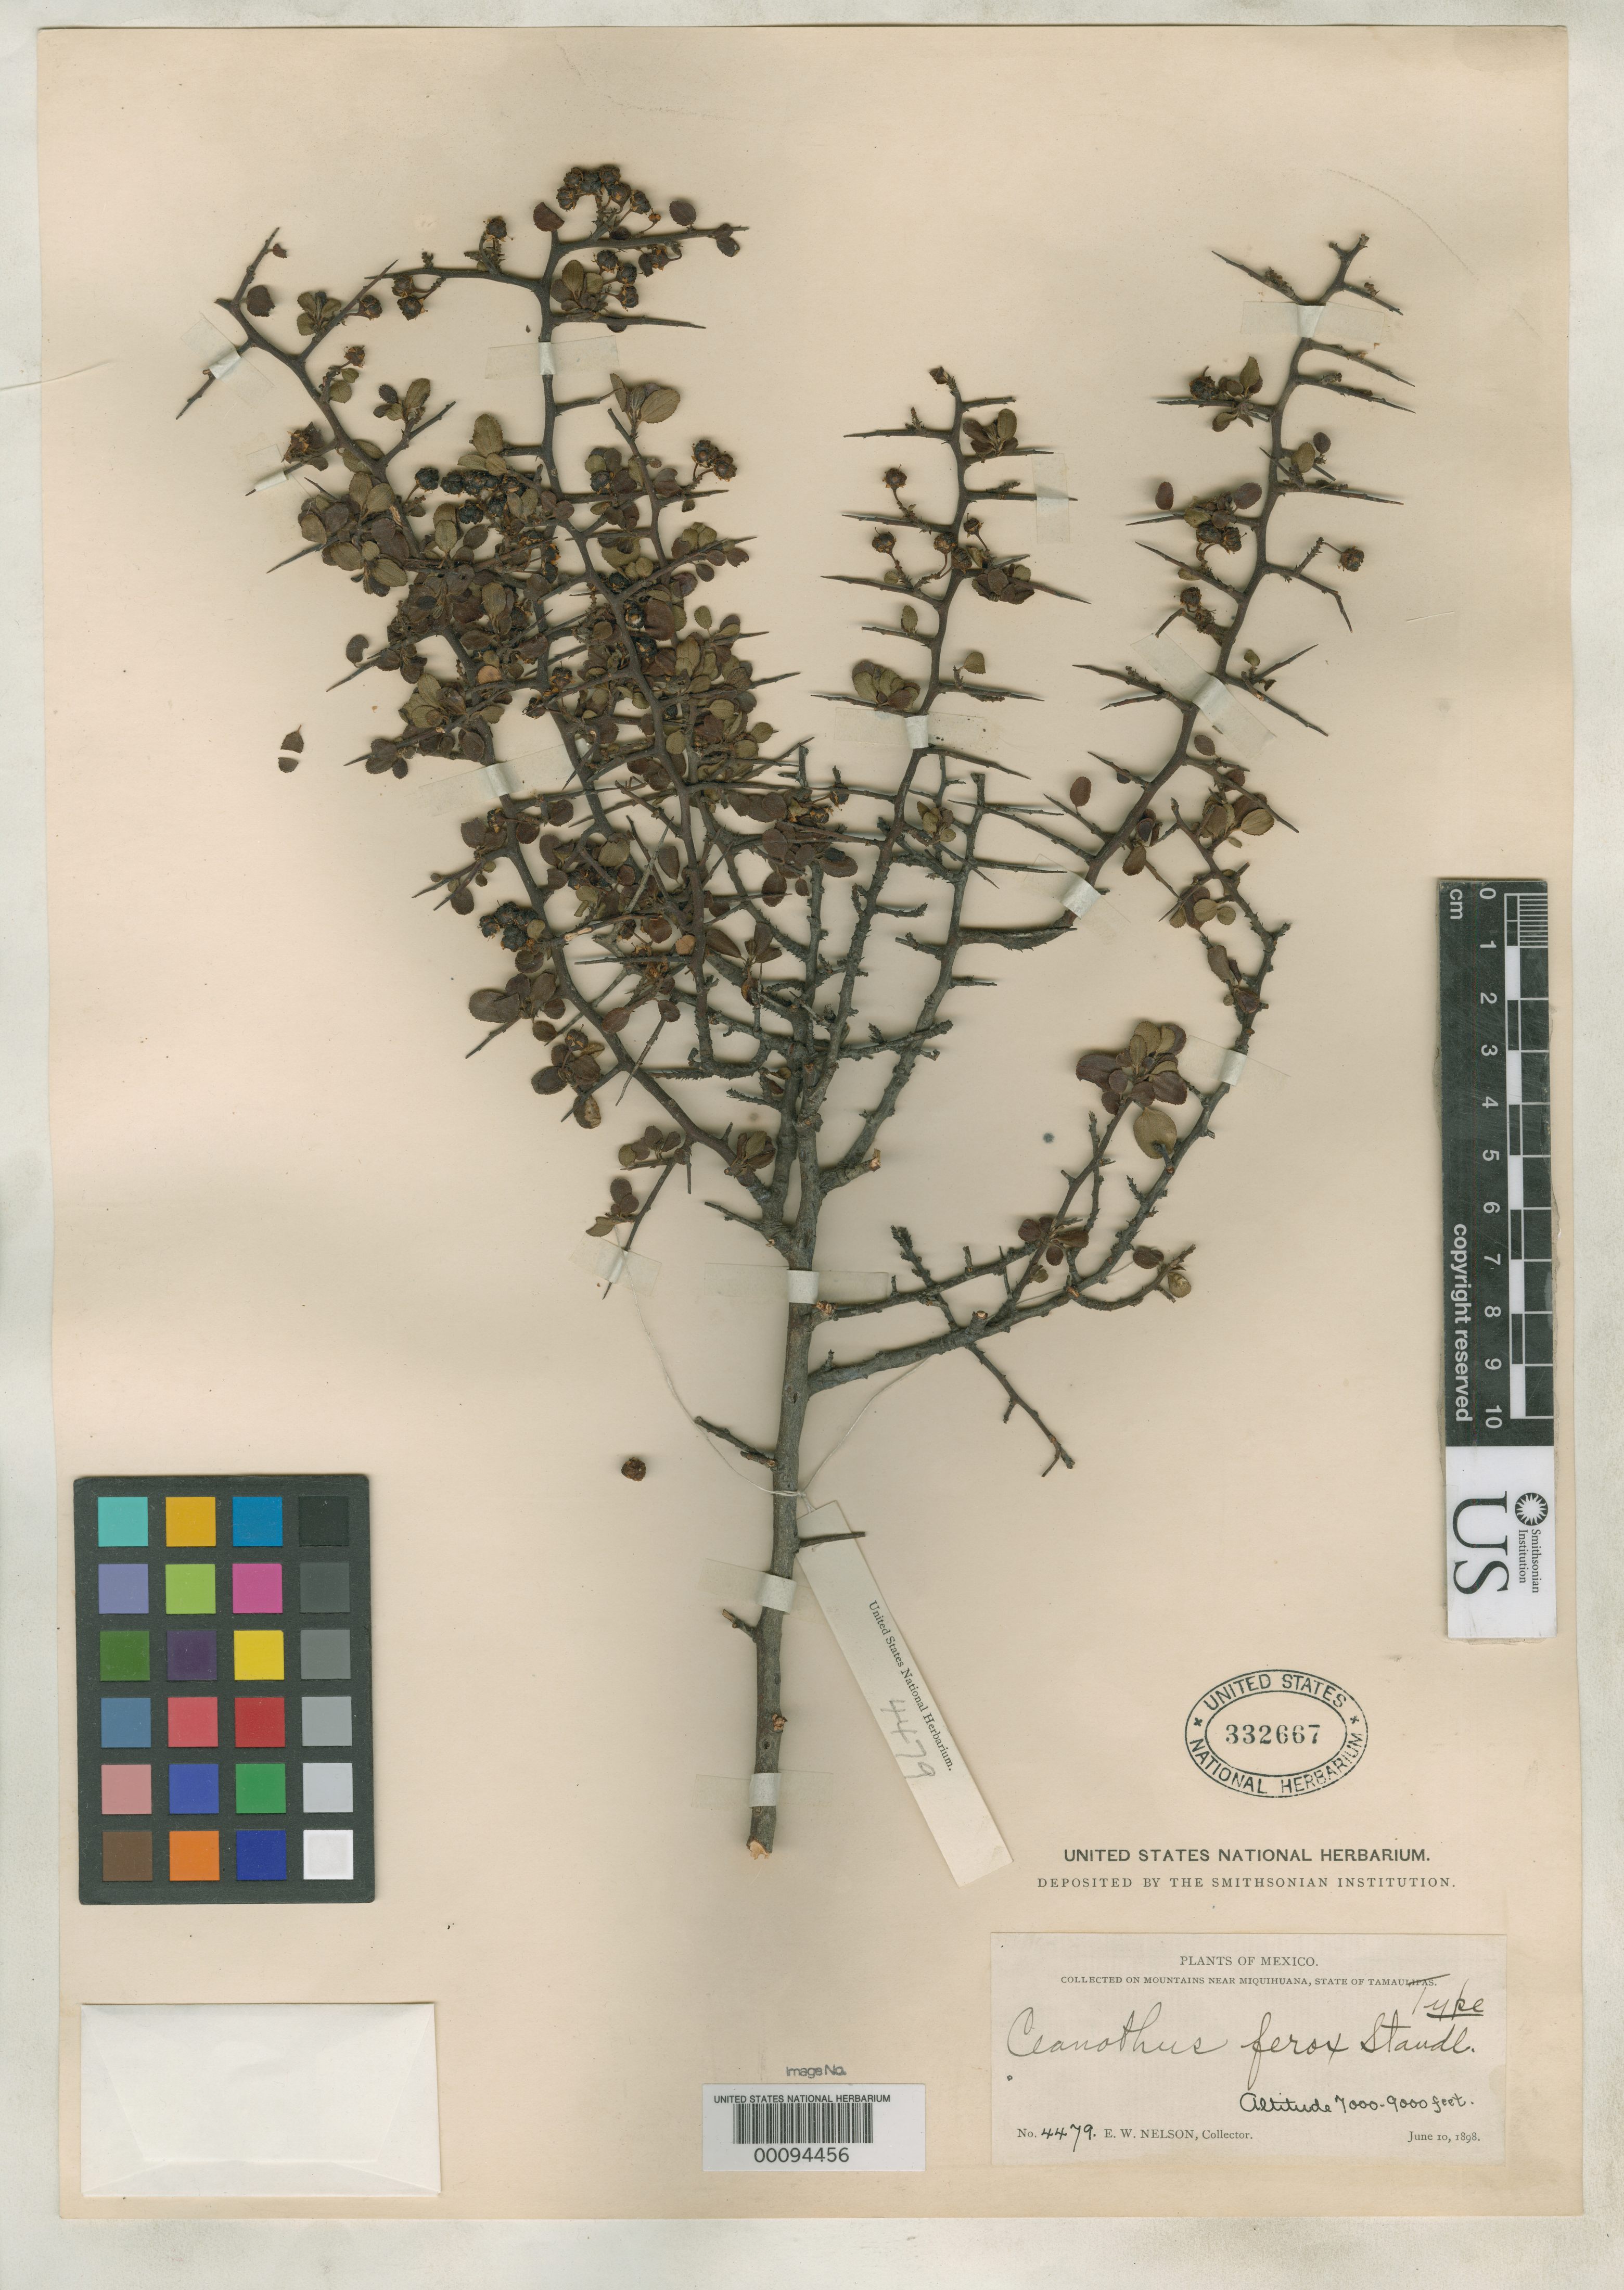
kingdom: Plantae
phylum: Tracheophyta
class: Magnoliopsida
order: Rosales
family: Rhamnaceae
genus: Ceanothus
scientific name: Ceanothus ferox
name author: Standl.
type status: Holotype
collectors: E. W. Nelson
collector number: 4479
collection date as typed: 10 Jun 1898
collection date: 1898-06-10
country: Mexico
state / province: Tamaulipas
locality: Mountains near Miquihuana.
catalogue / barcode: US 332667